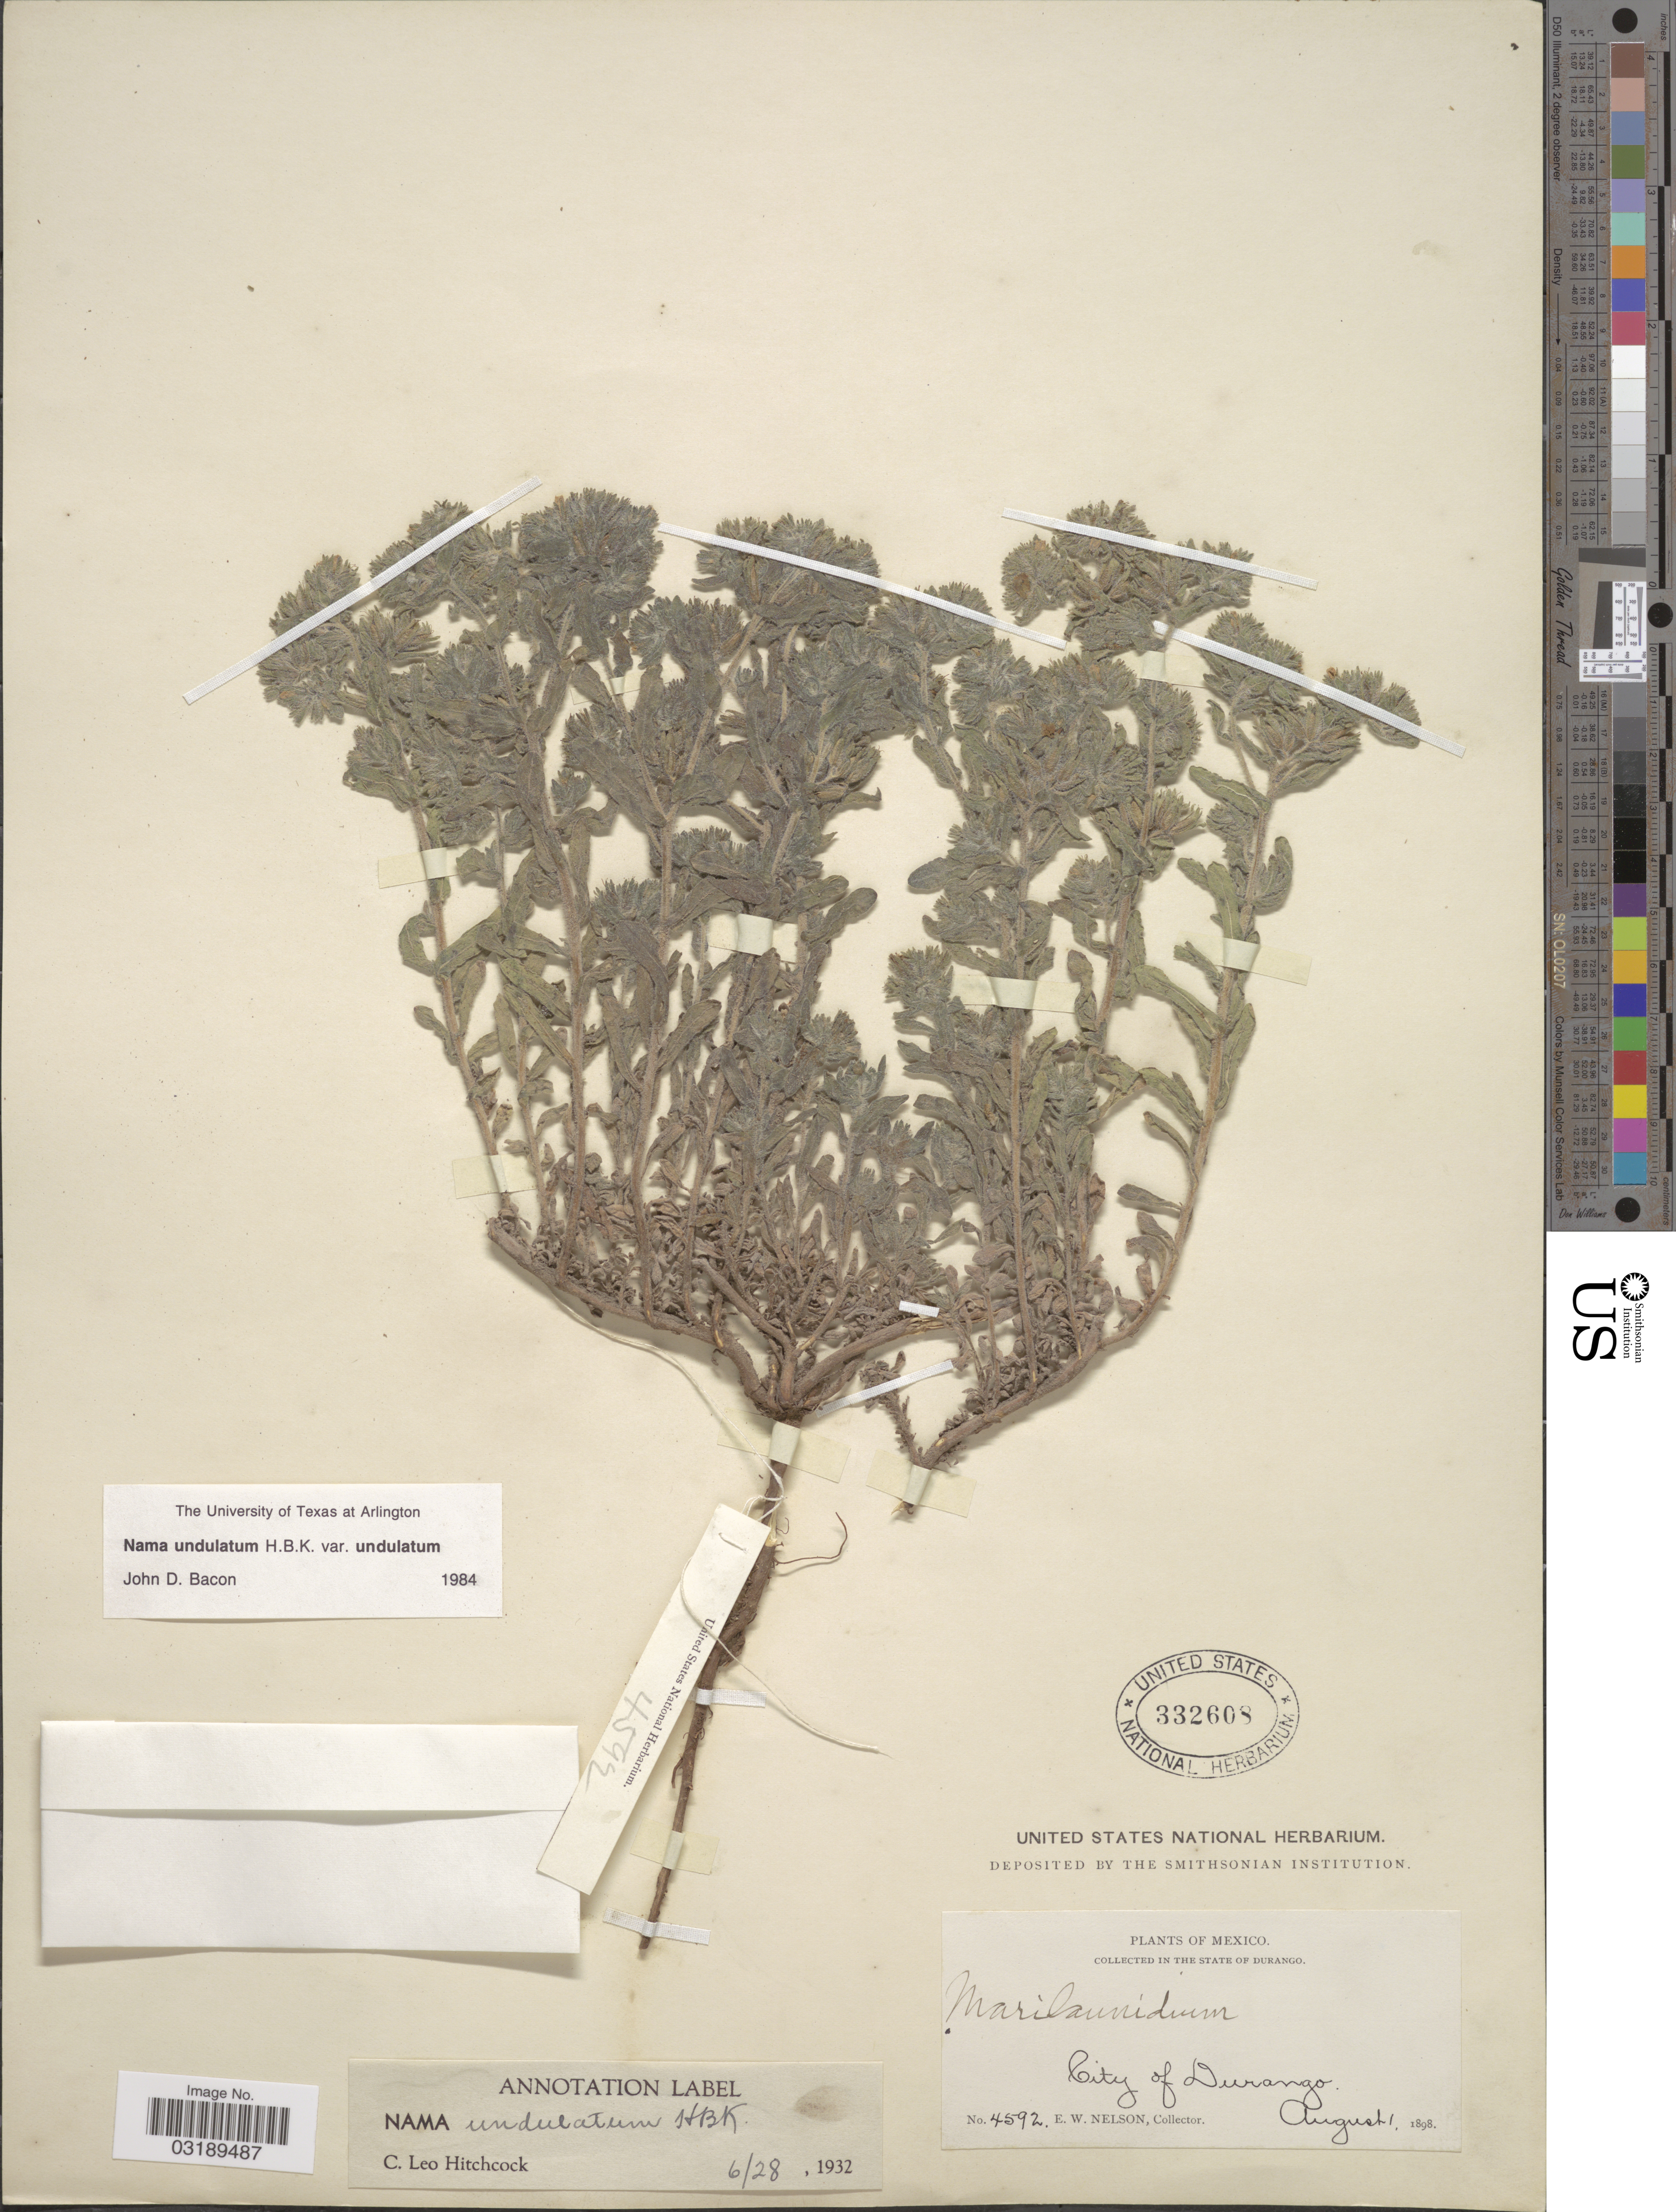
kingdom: Plantae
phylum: Tracheophyta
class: Magnoliopsida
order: Boraginales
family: Namaceae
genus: Nama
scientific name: Nama undulatum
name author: Kunth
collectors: E. W. Nelson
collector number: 4592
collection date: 1898-08-01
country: Mexico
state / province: Durango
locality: City of Durango.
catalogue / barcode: US 332608